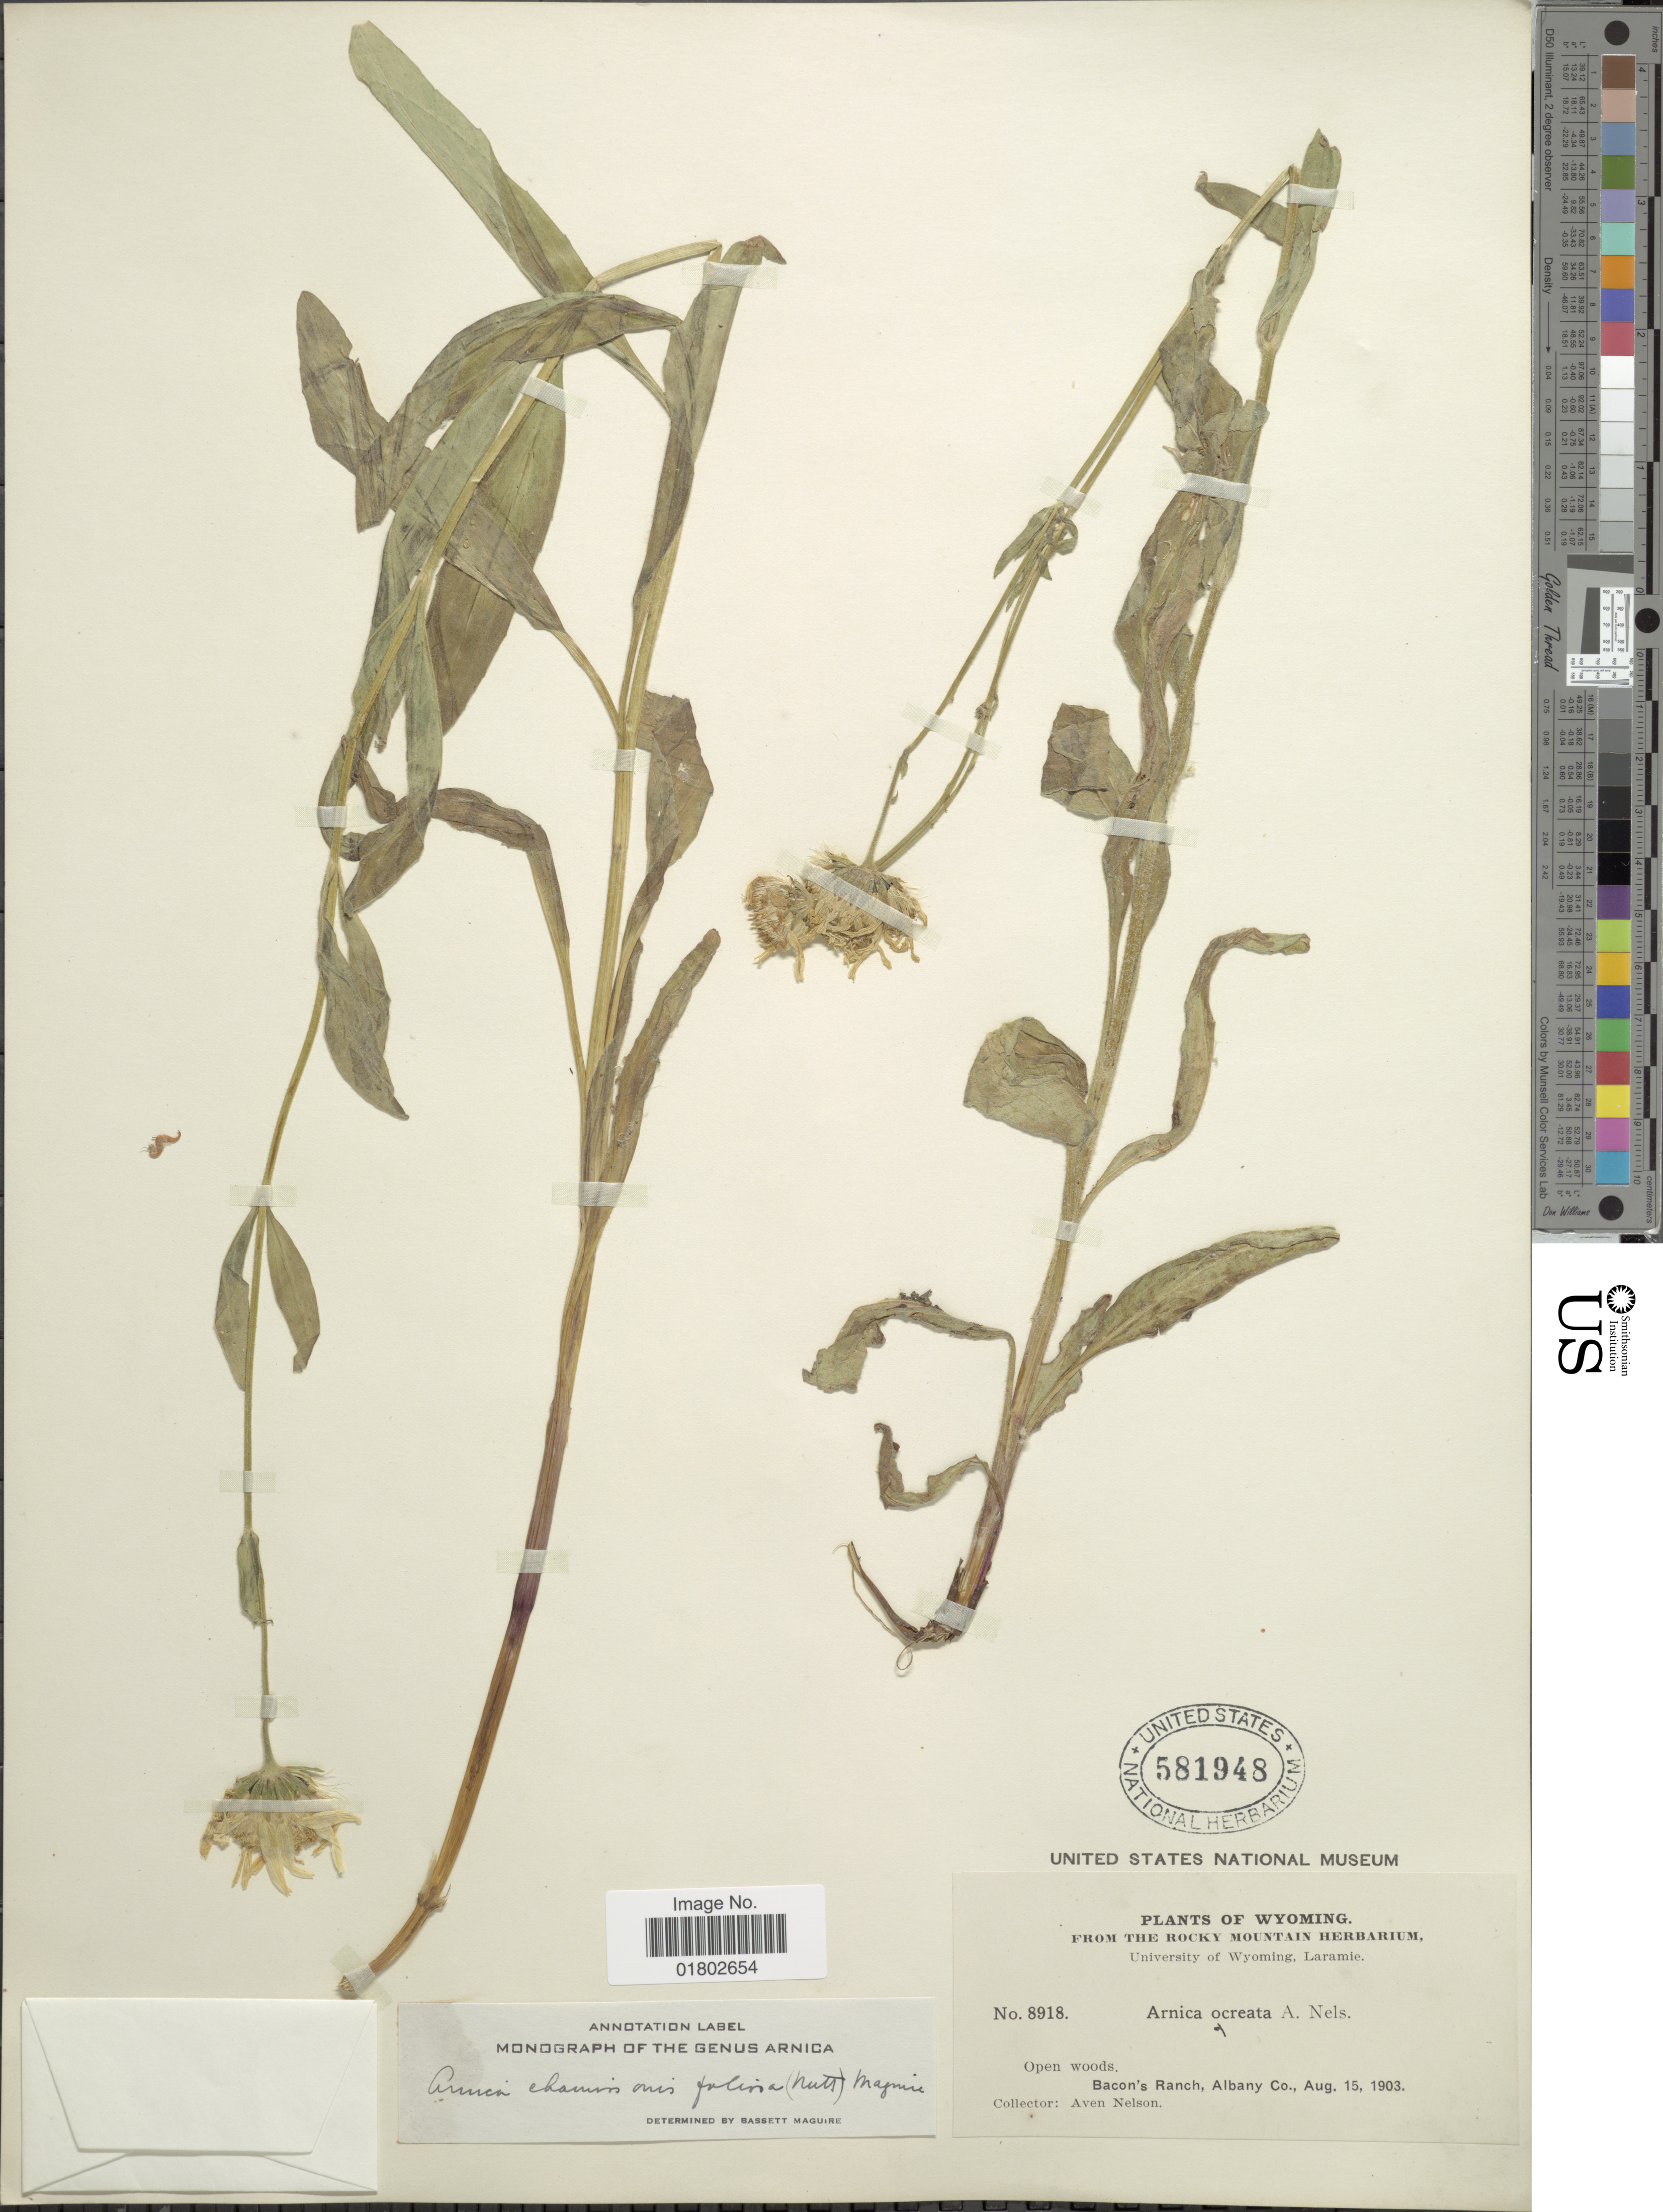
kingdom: Plantae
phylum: Tracheophyta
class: Magnoliopsida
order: Asterales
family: Asteraceae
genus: Arnica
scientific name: Arnica chamissonis subsp. foliosa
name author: (Nutt.) Maguire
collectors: A. Nelson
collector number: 8918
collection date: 1903-08-15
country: United States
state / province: Wyoming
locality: Bacon's Ranch, Albany Co.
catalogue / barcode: US 581948